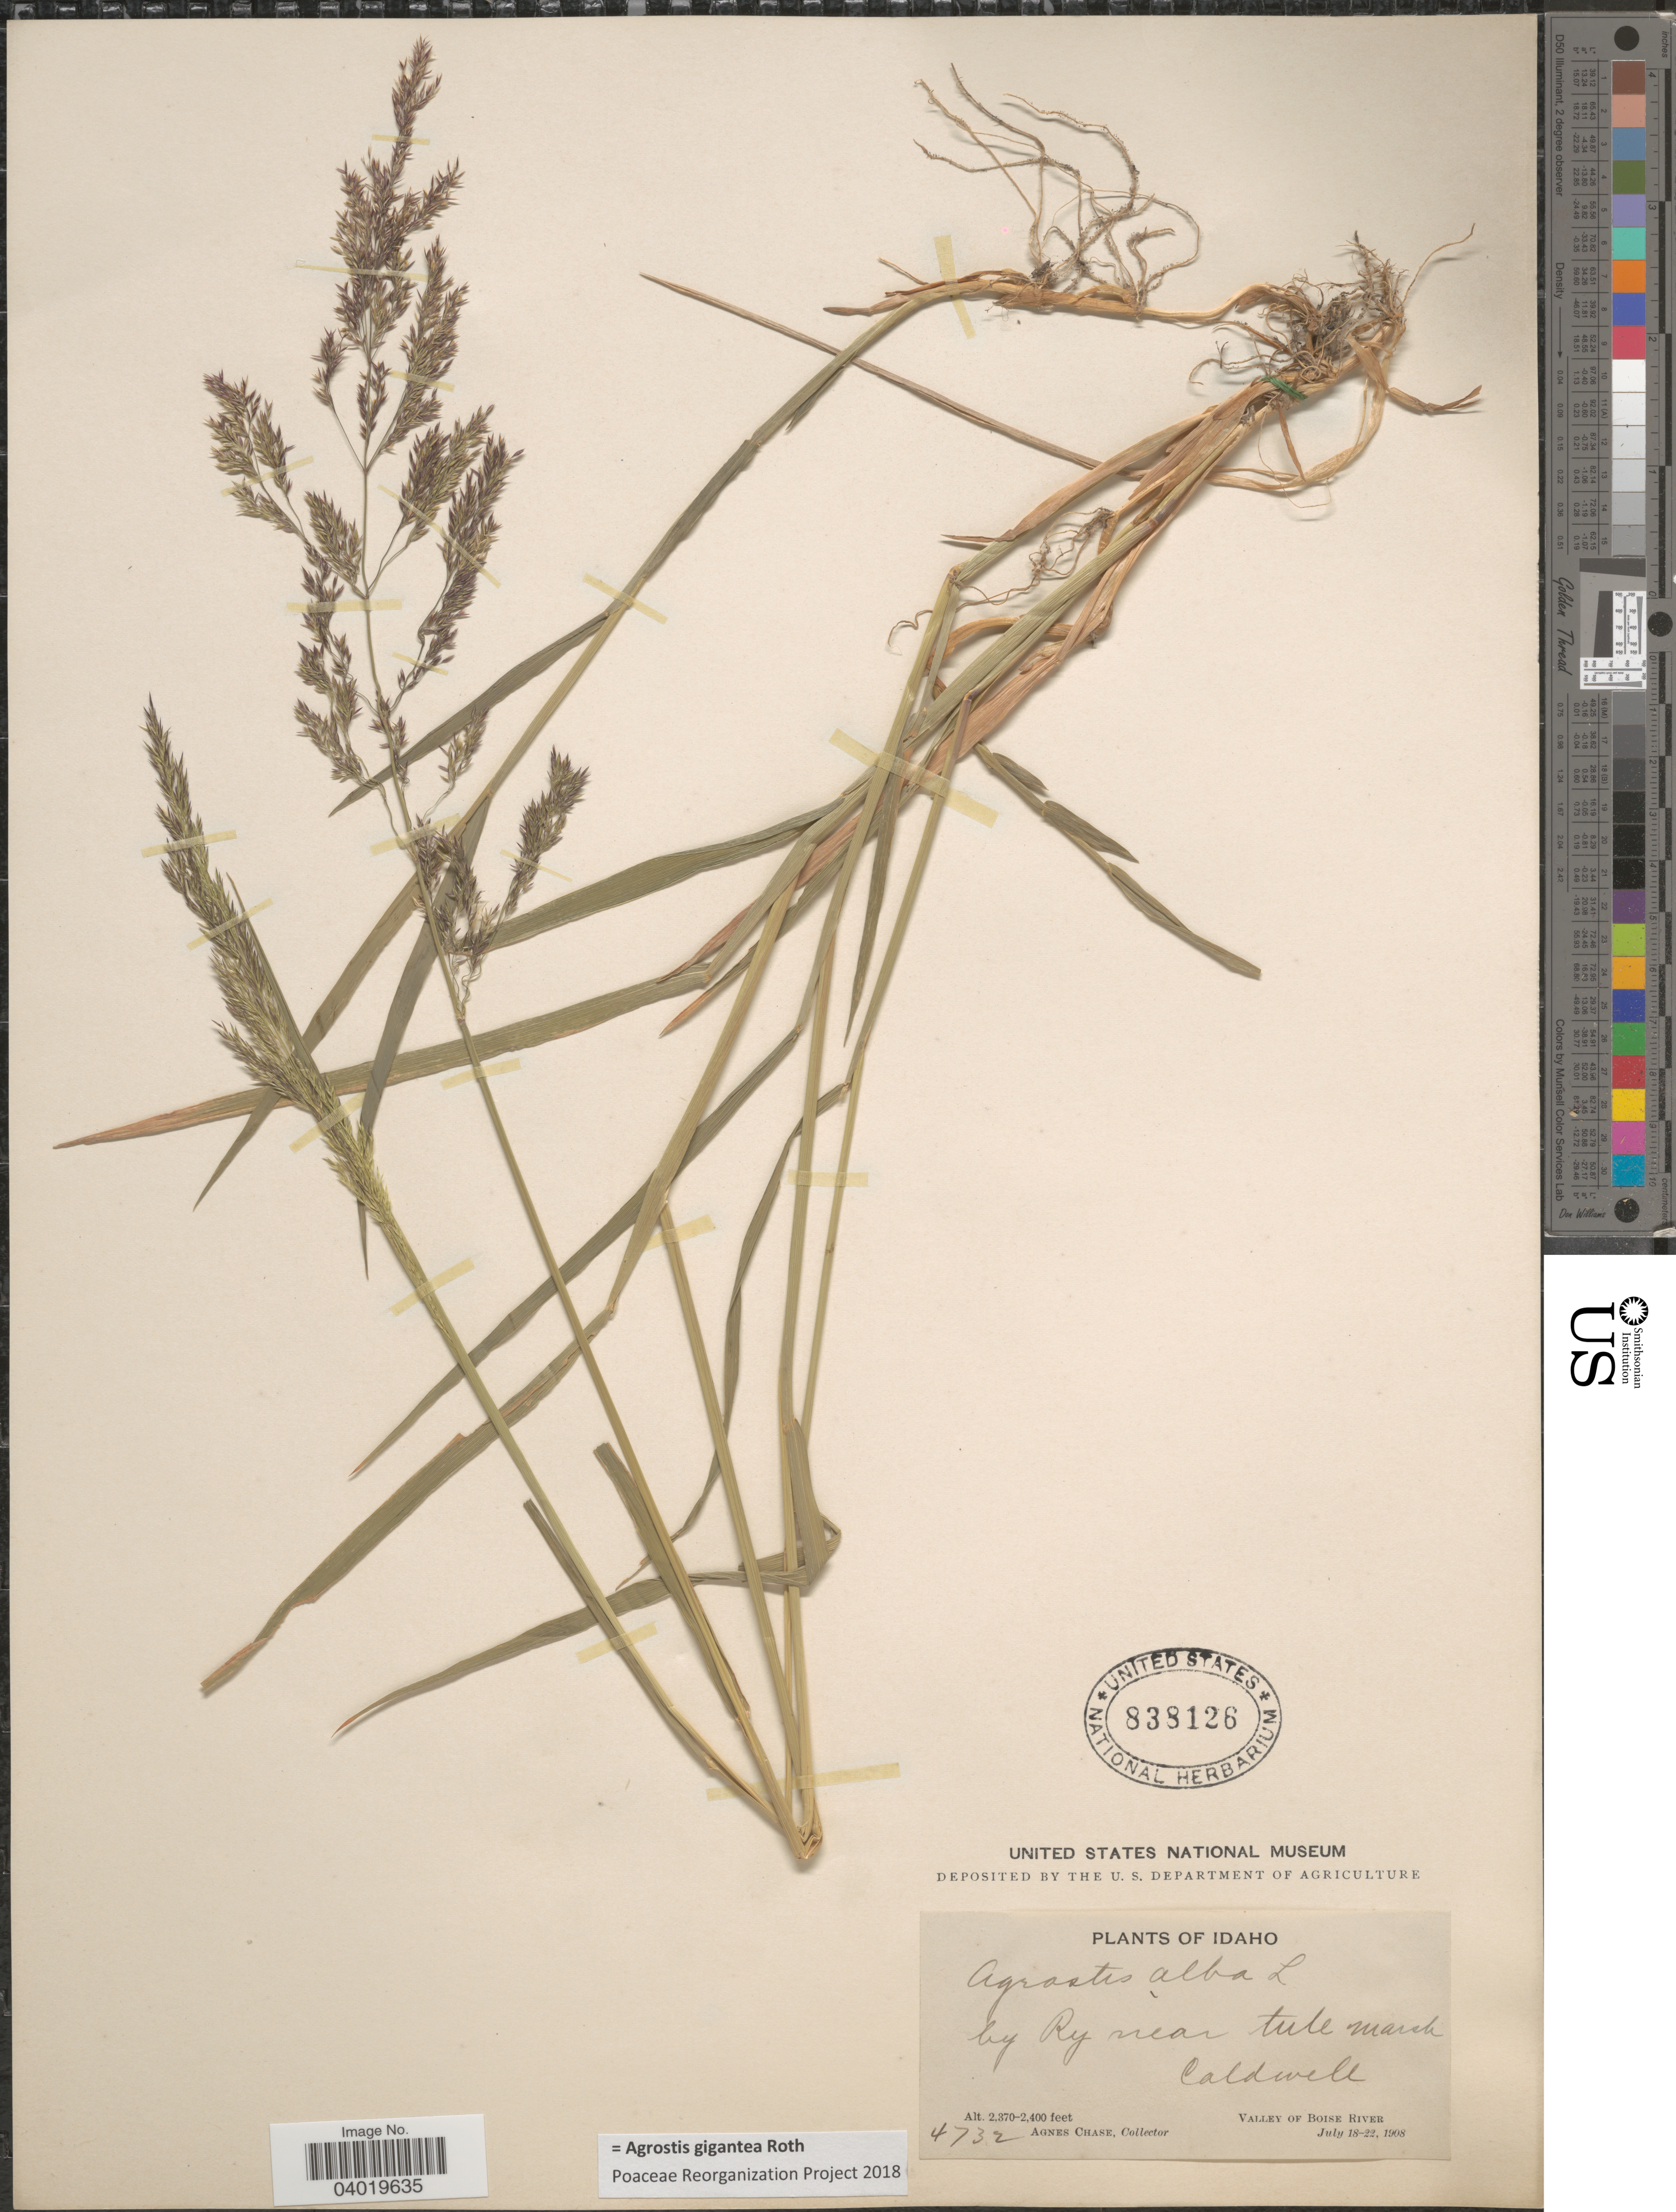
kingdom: Plantae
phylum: Tracheophyta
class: Liliopsida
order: Poales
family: Poaceae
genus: Agrostis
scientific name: Agrostis gigantea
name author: Roth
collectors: A. Chase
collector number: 4732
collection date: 1908-07-18/1908-07-22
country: United States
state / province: Idaho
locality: By Ry near tule marsh. Caldwell. Valley of Boise River.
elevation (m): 722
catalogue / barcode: US 838126